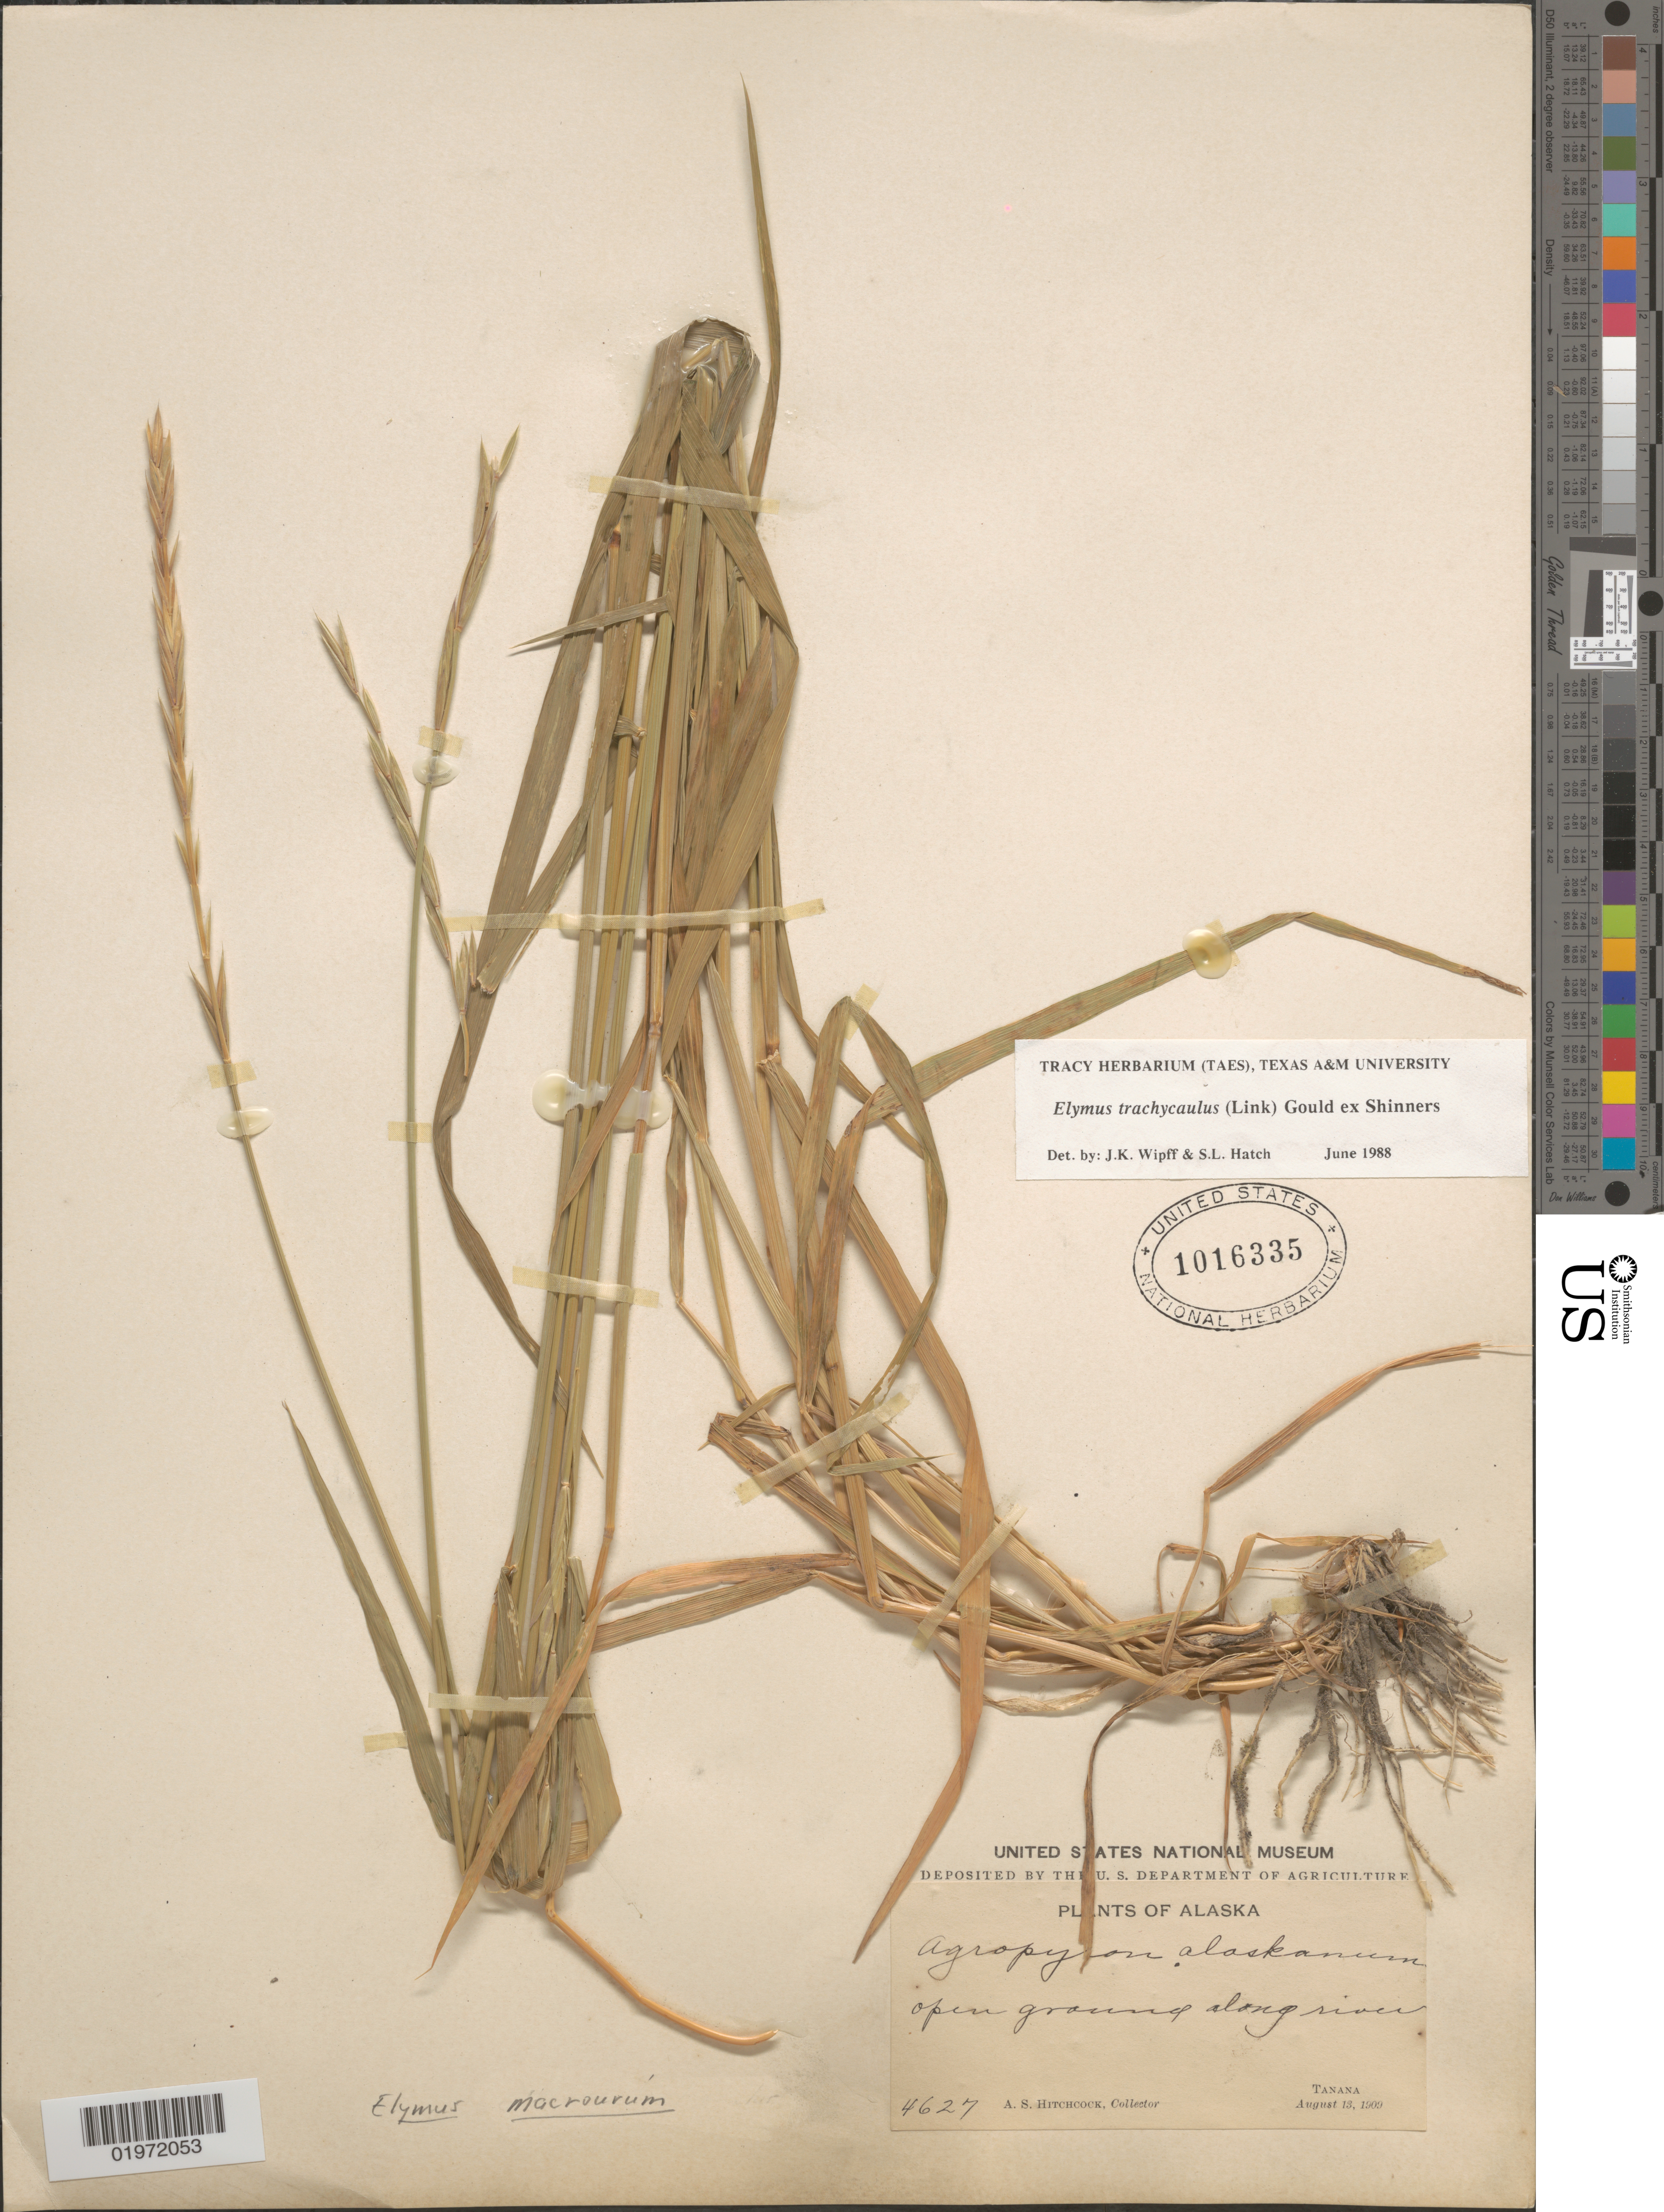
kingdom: Plantae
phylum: Tracheophyta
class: Liliopsida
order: Poales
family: Poaceae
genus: Elymus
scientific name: Elymus trachycaulus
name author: (Link) Gould ex Shinners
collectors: A. S. Hitchcock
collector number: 4627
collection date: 1909-08-13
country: United States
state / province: Alaska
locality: Open ground along river. Tanana.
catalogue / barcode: US 1016335